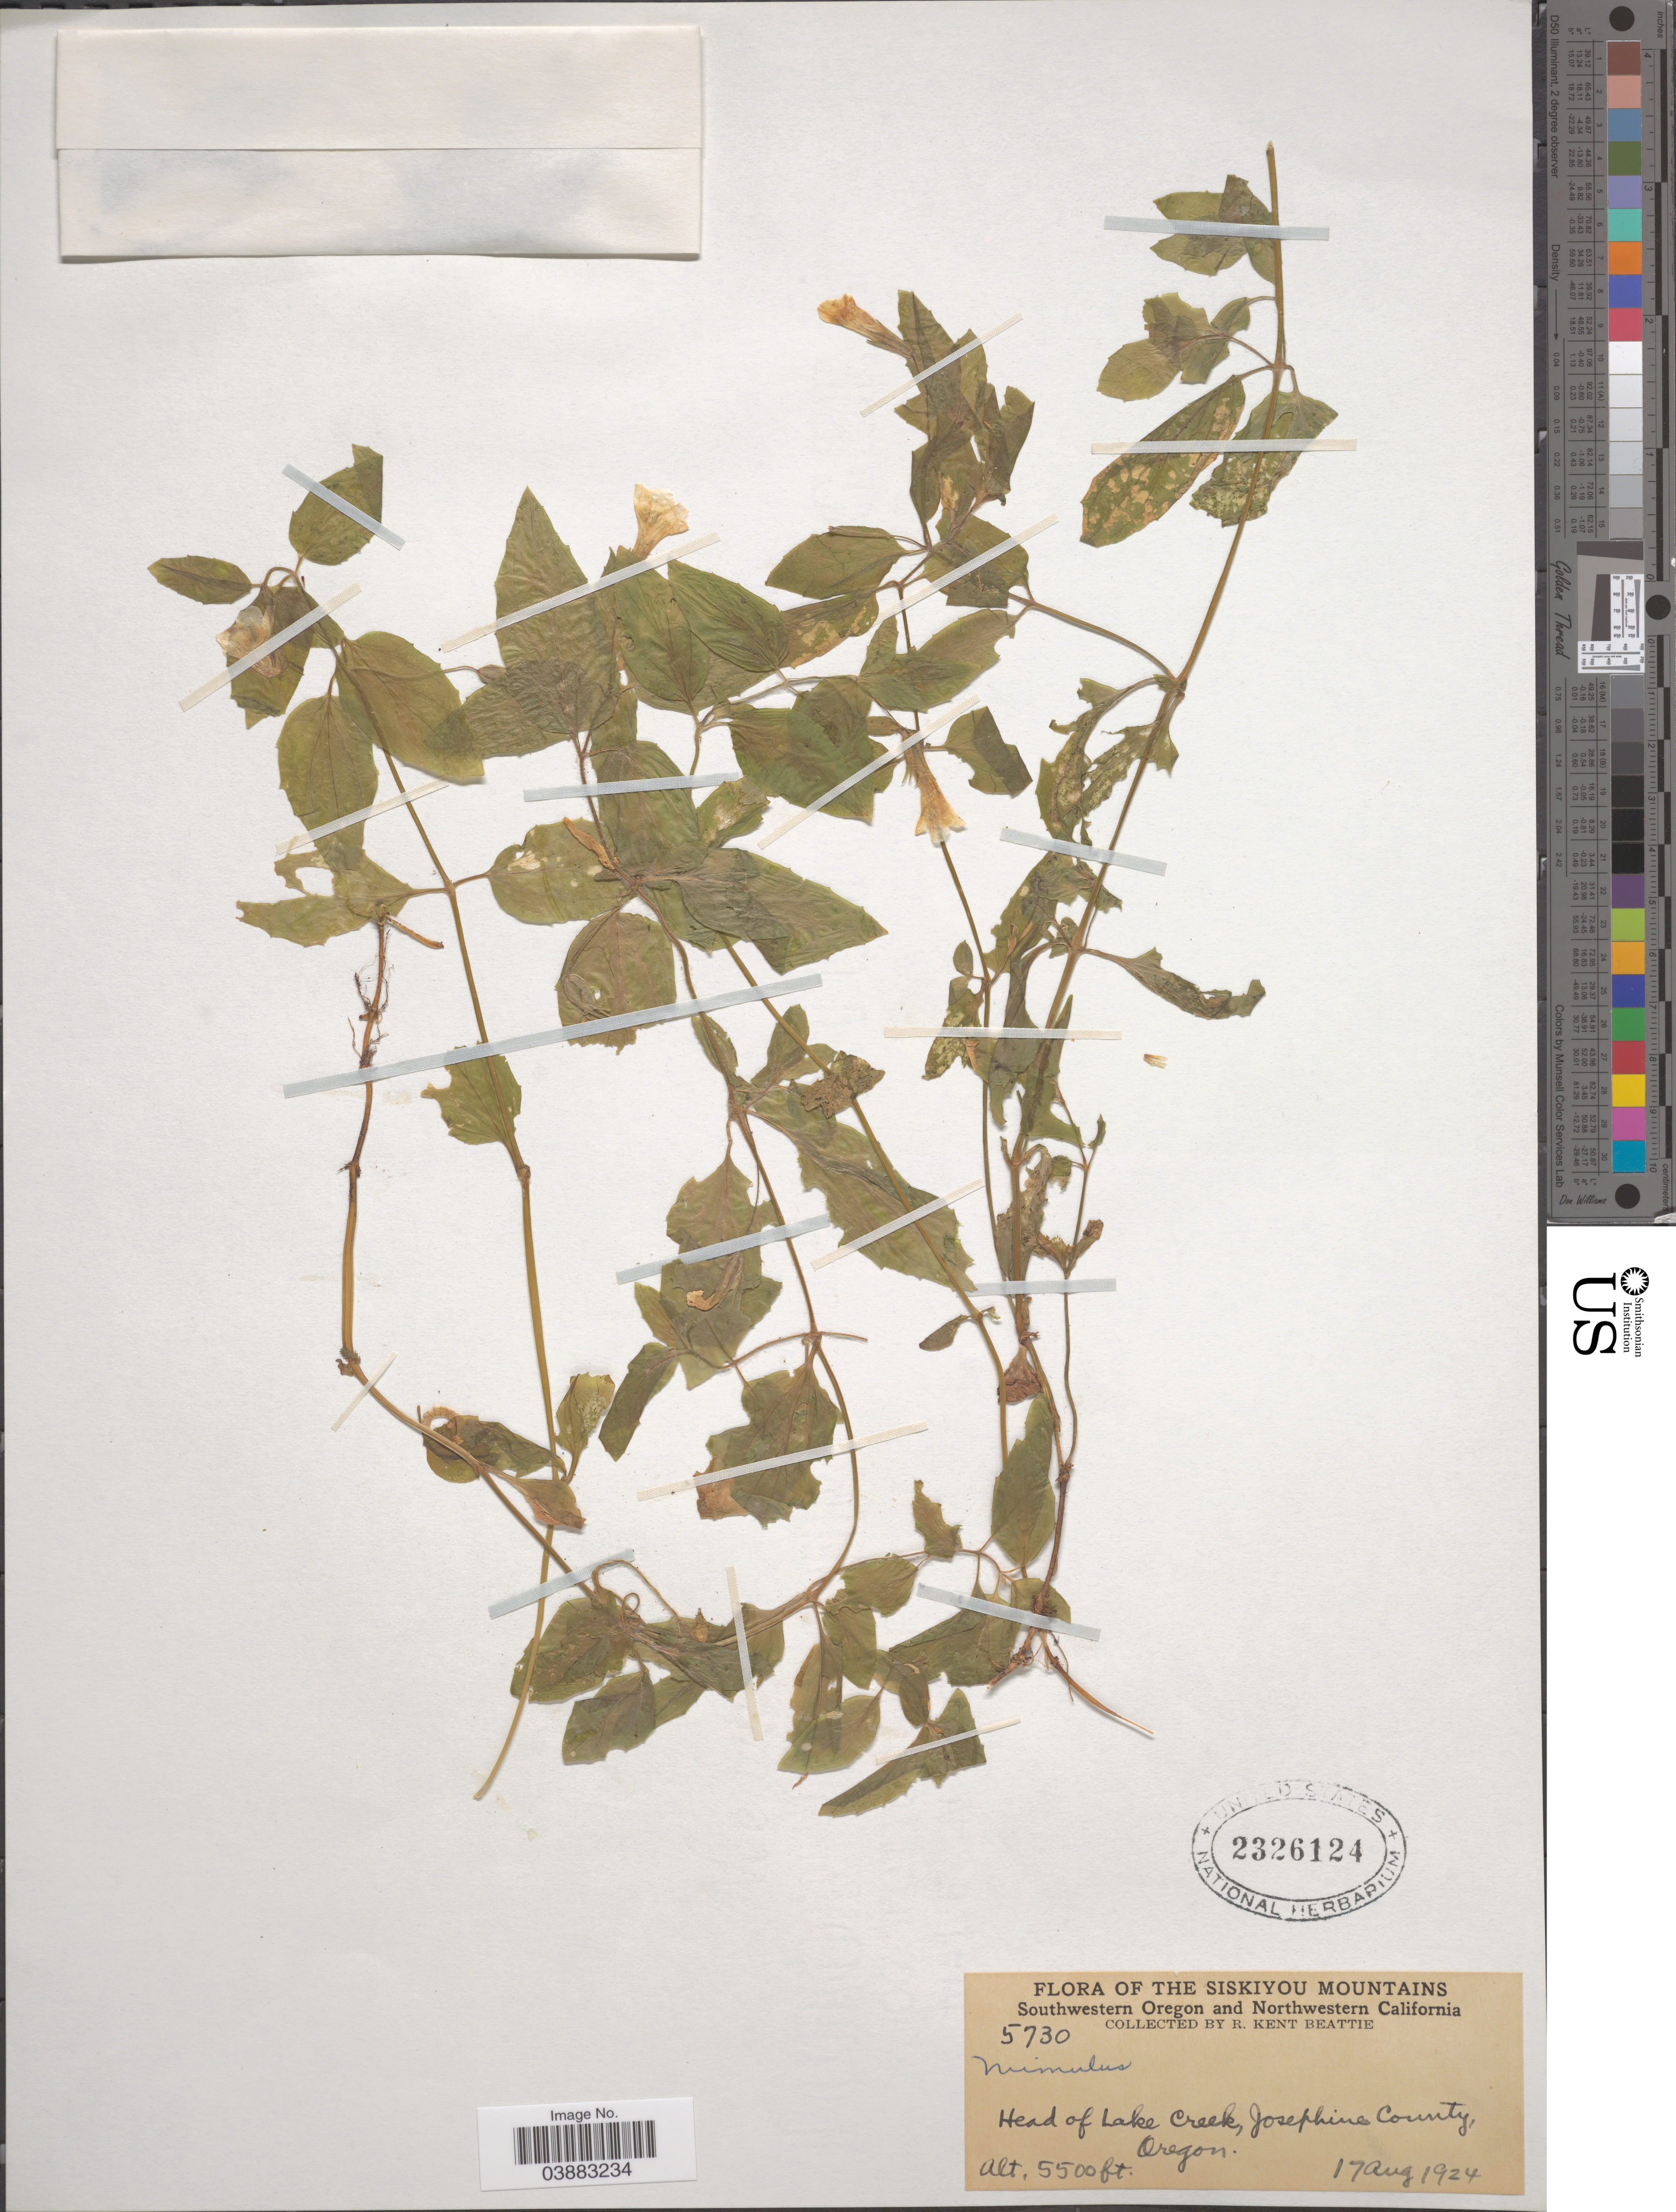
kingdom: Plantae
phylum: Tracheophyta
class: Magnoliopsida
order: Lamiales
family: Phrymaceae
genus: Mimulus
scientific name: Mimulus sp.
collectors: R. K. Beattie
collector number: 5730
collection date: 1924-08-17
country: United States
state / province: Oregon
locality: Siskiyou Mountains. Southwestern Oregon. Head of Lake Creek, Josephine County.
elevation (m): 1676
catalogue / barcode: US 2326124